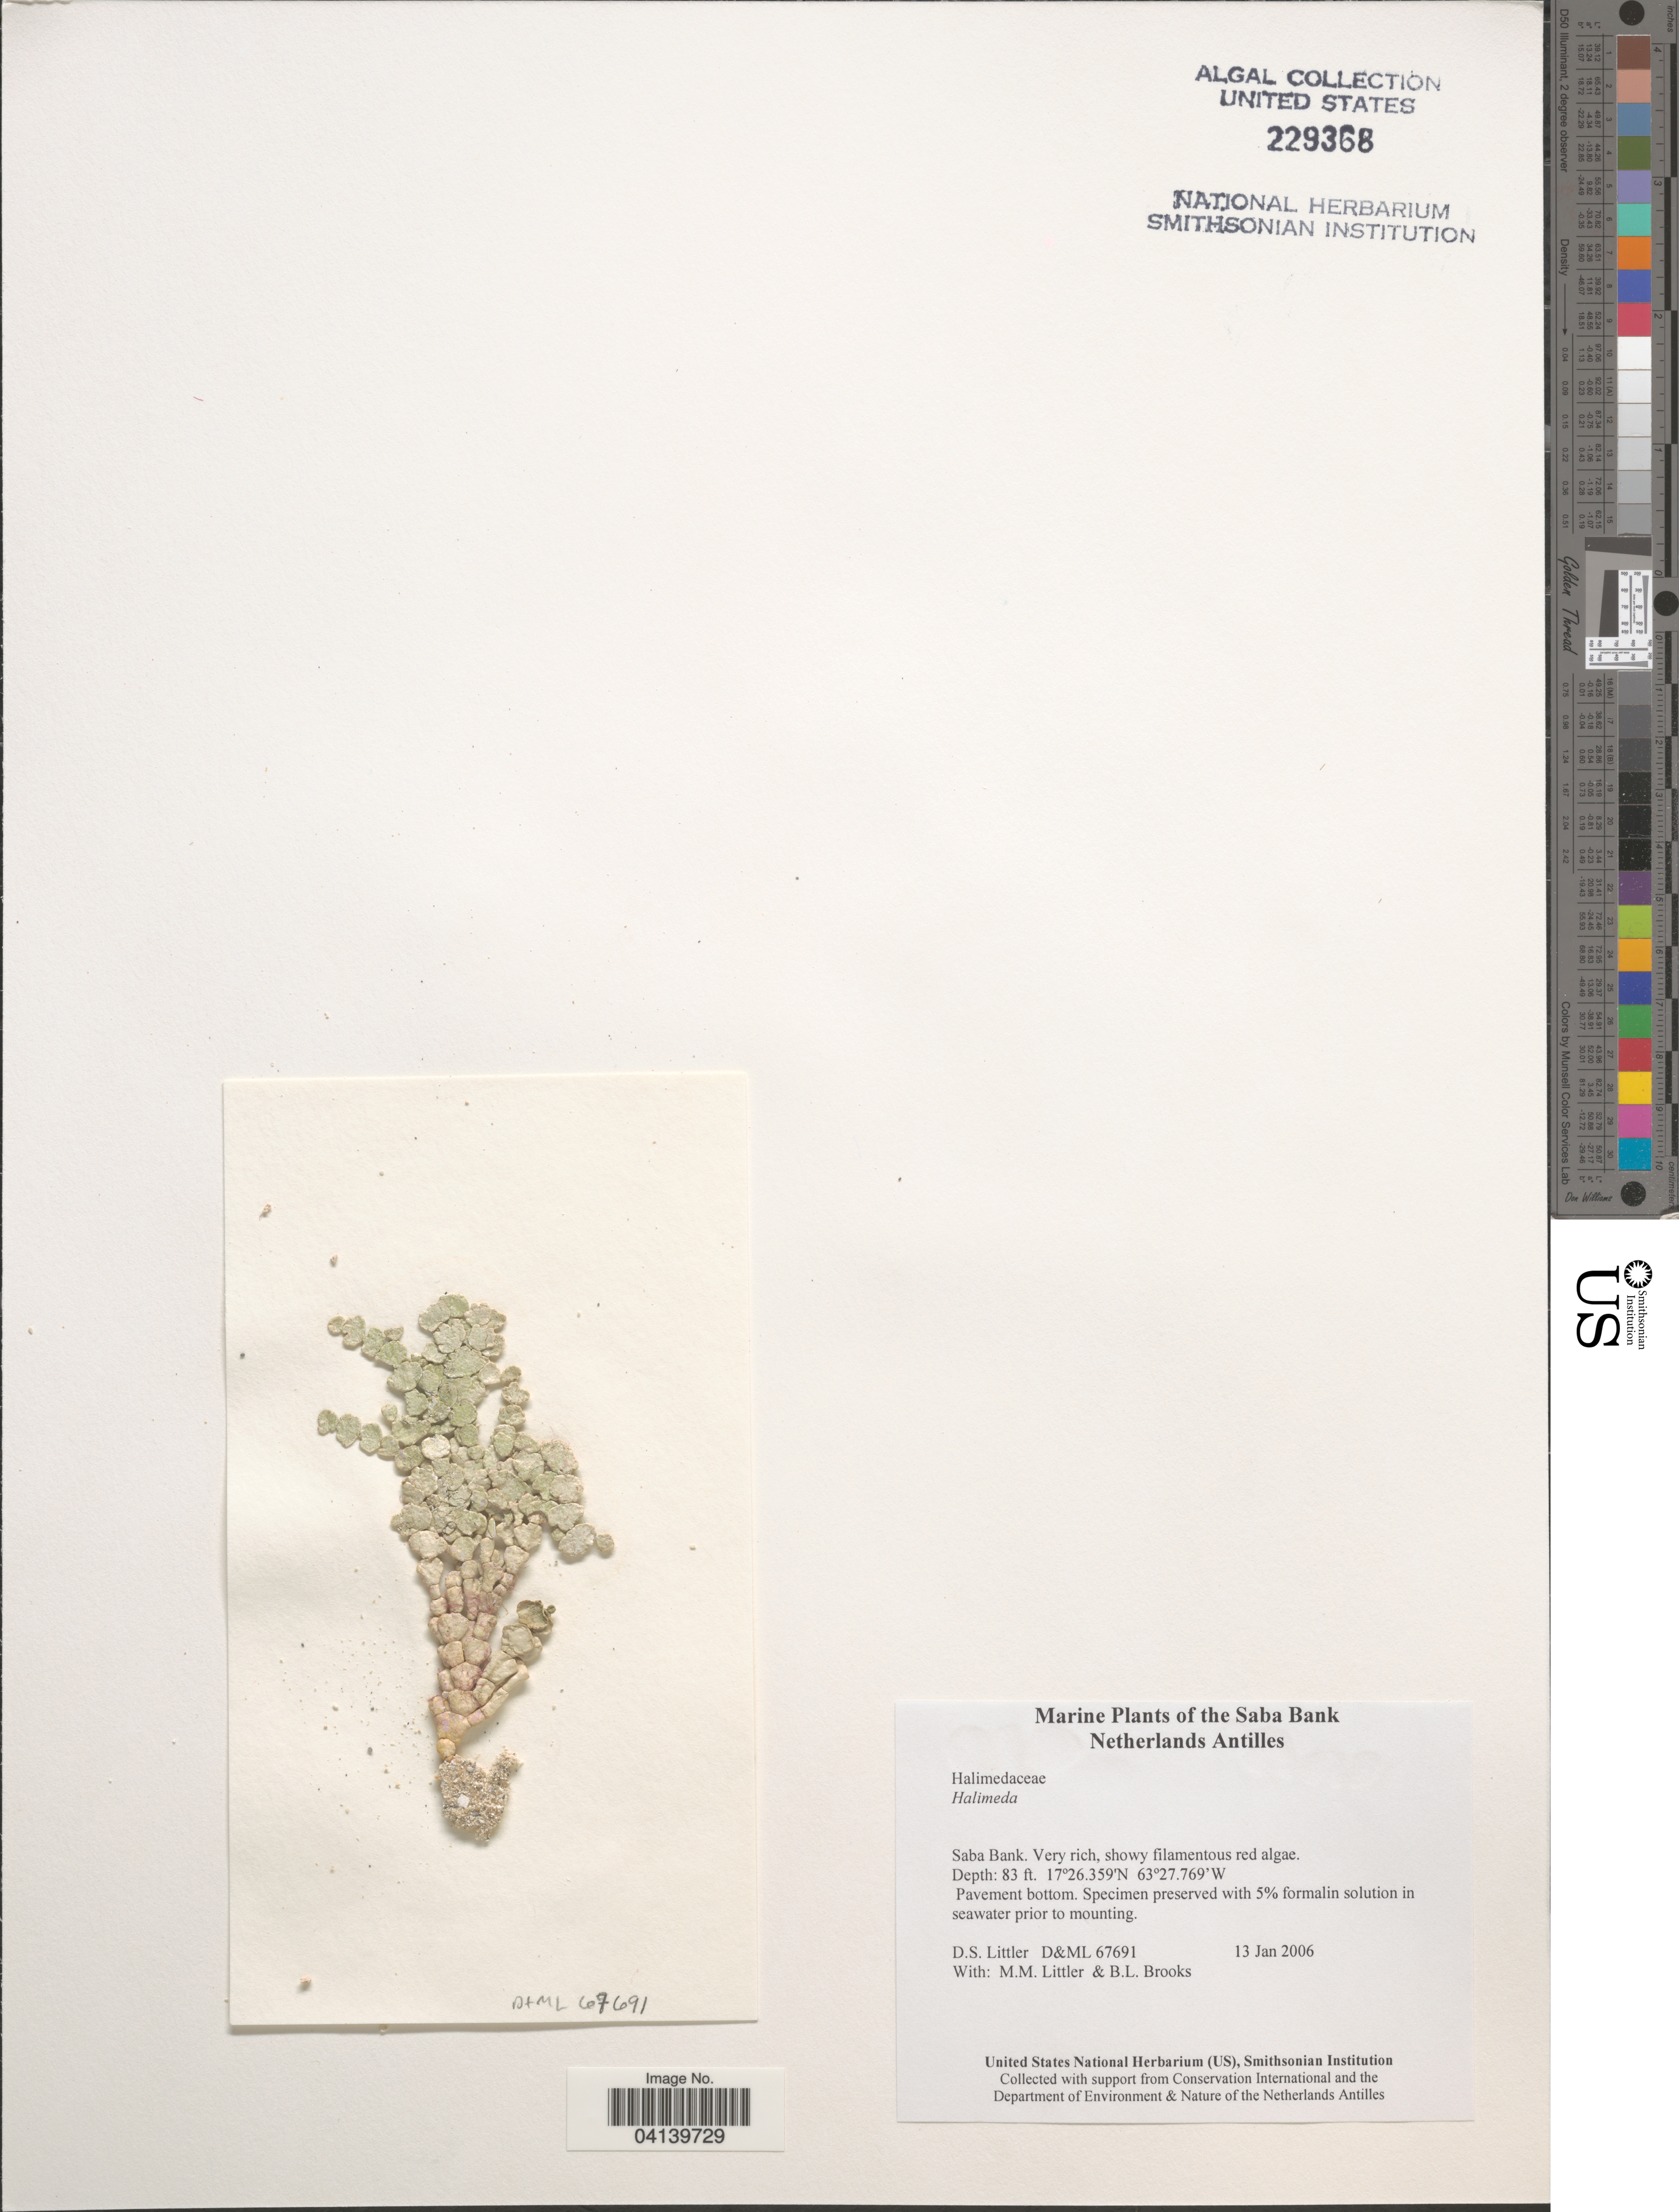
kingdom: Plantae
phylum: Chlorophyta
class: Ulvophyceae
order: Bryopsidales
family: Halimedaceae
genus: Halimeda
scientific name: Halimeda sp.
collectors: D. S. Littler & B. Brooks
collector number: D&ML 67691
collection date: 2006-01-13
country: Netherlands Antilles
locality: The Saba Bank.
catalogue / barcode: US 229368